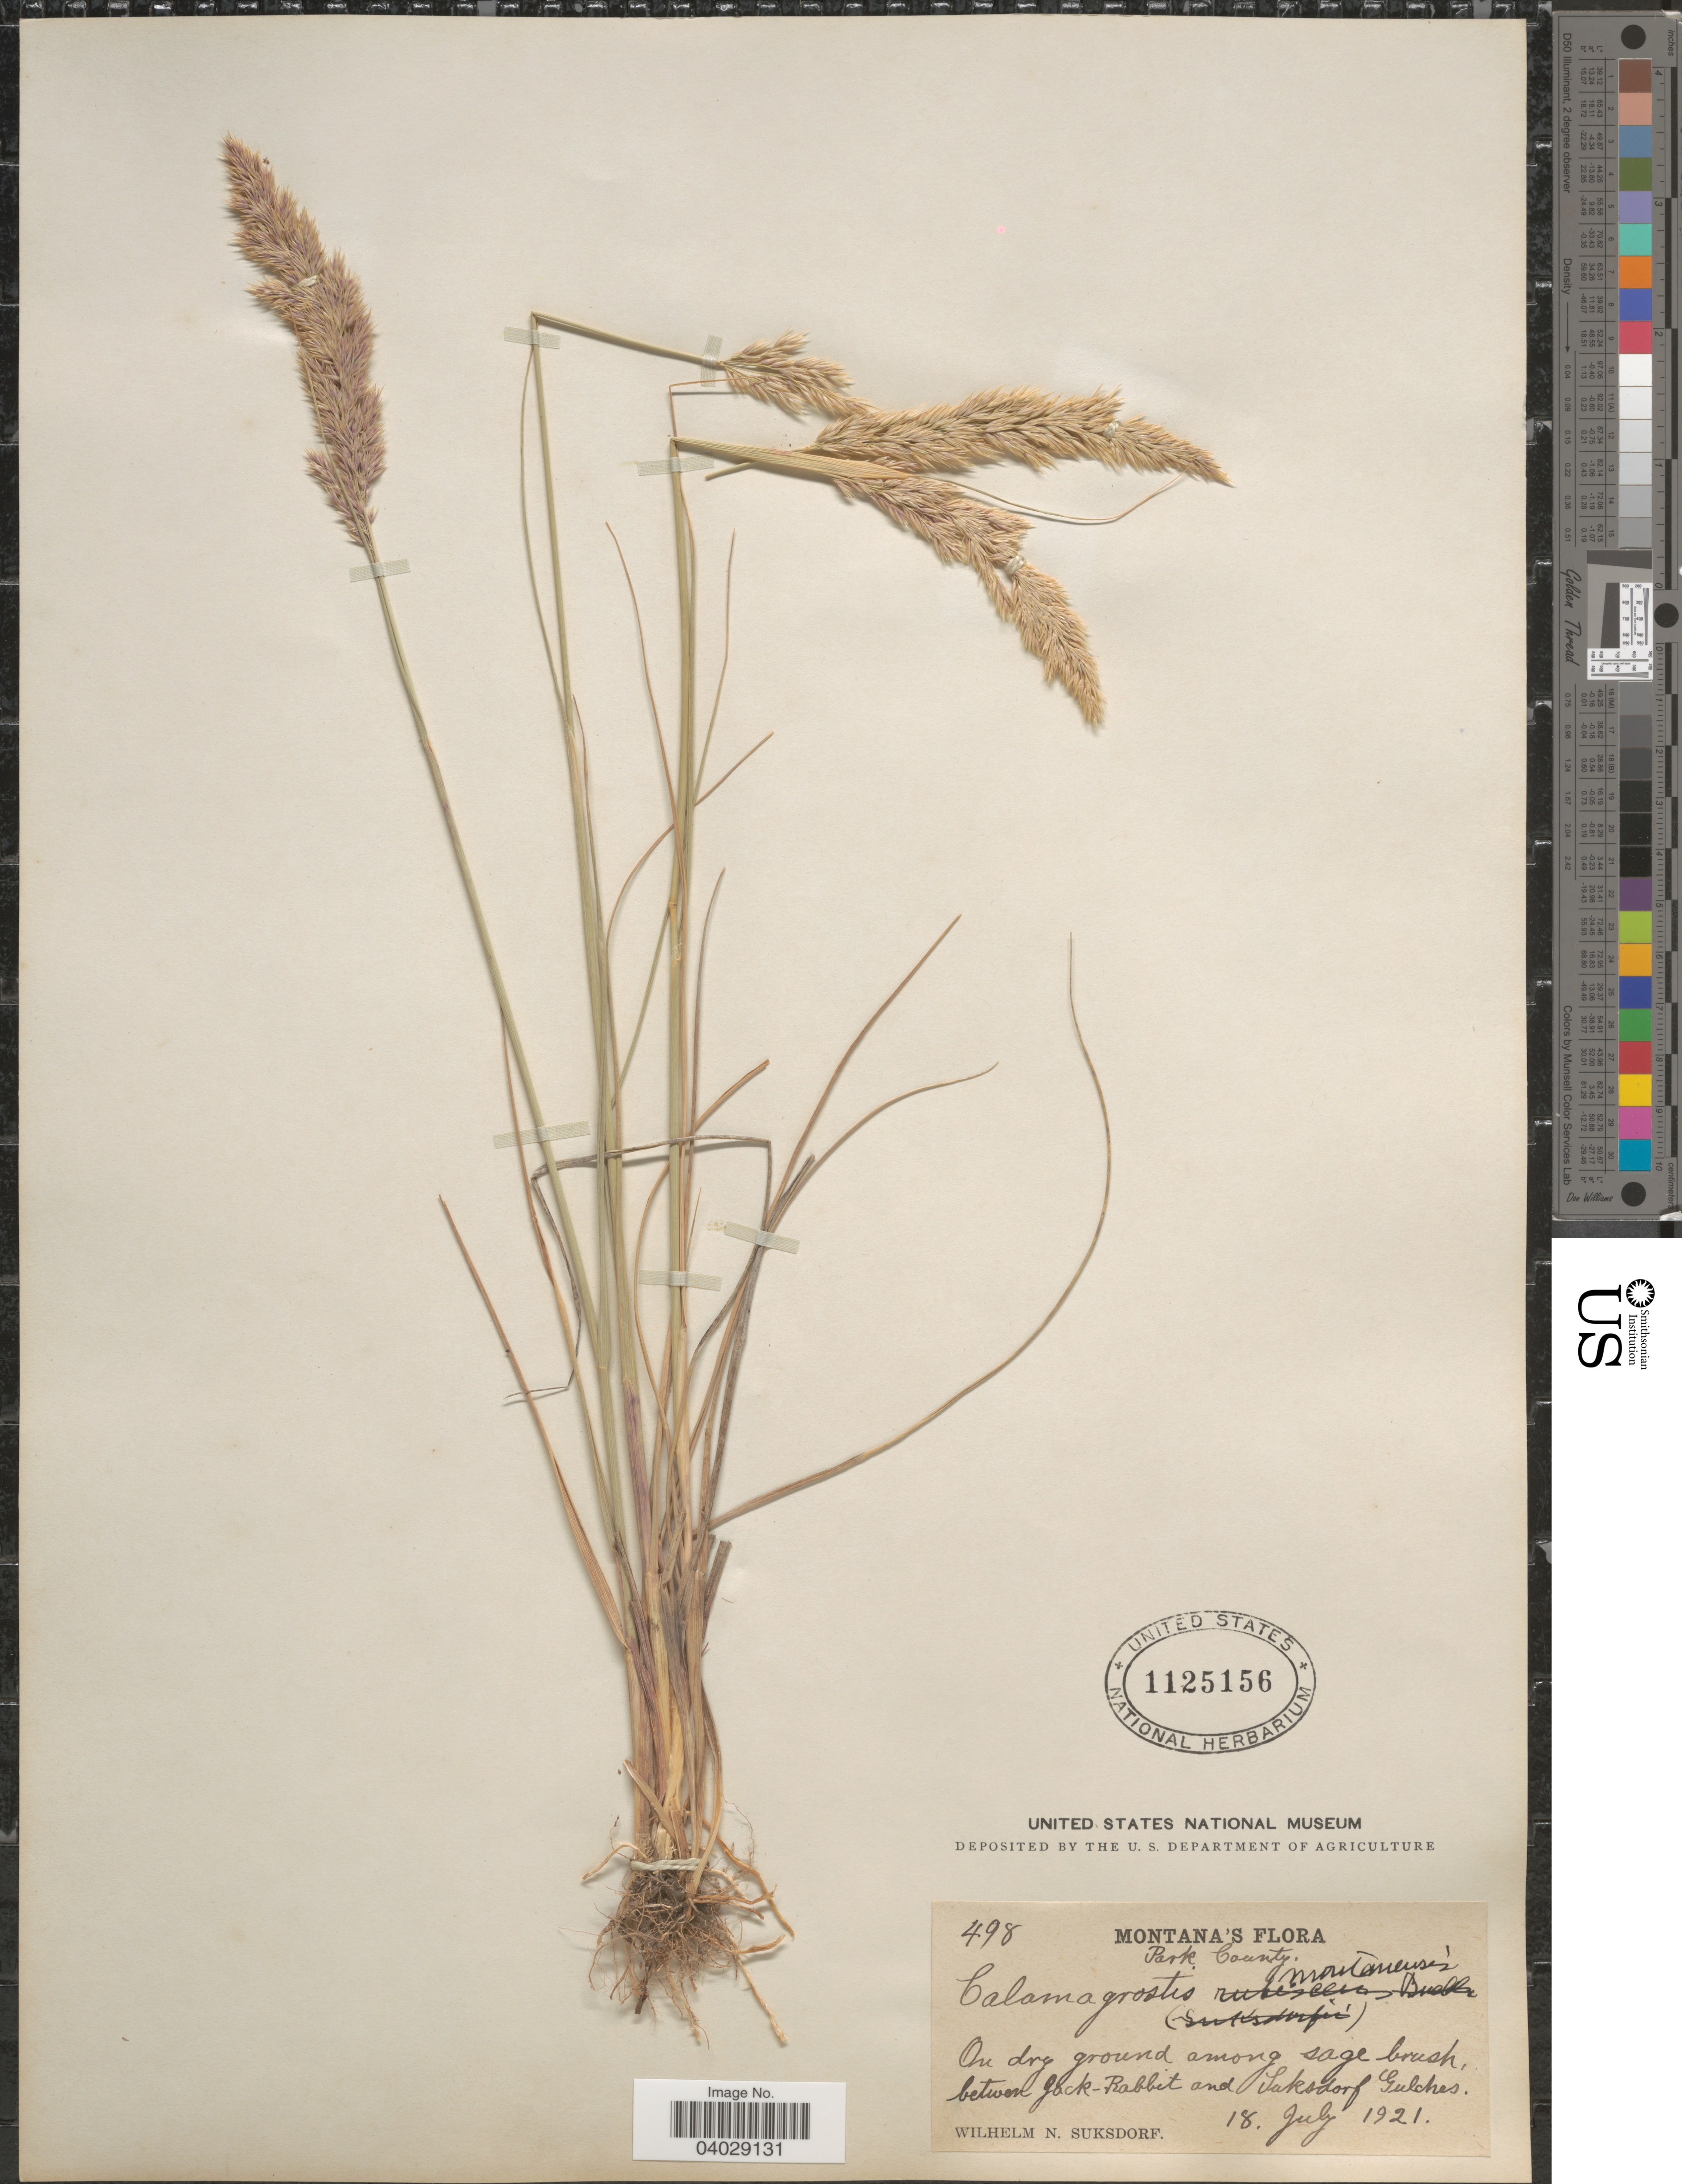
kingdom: Plantae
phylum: Tracheophyta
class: Liliopsida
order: Poales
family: Poaceae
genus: Calamagrostis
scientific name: Calamagrostis montanensis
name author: Scribn. ex Vasey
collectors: W. N. Suksdorf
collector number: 498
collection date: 1921-07-18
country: United States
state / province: Montana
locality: Park County. Between Jack-Rabbit and Suksdorf Gulches.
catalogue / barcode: US 1125156